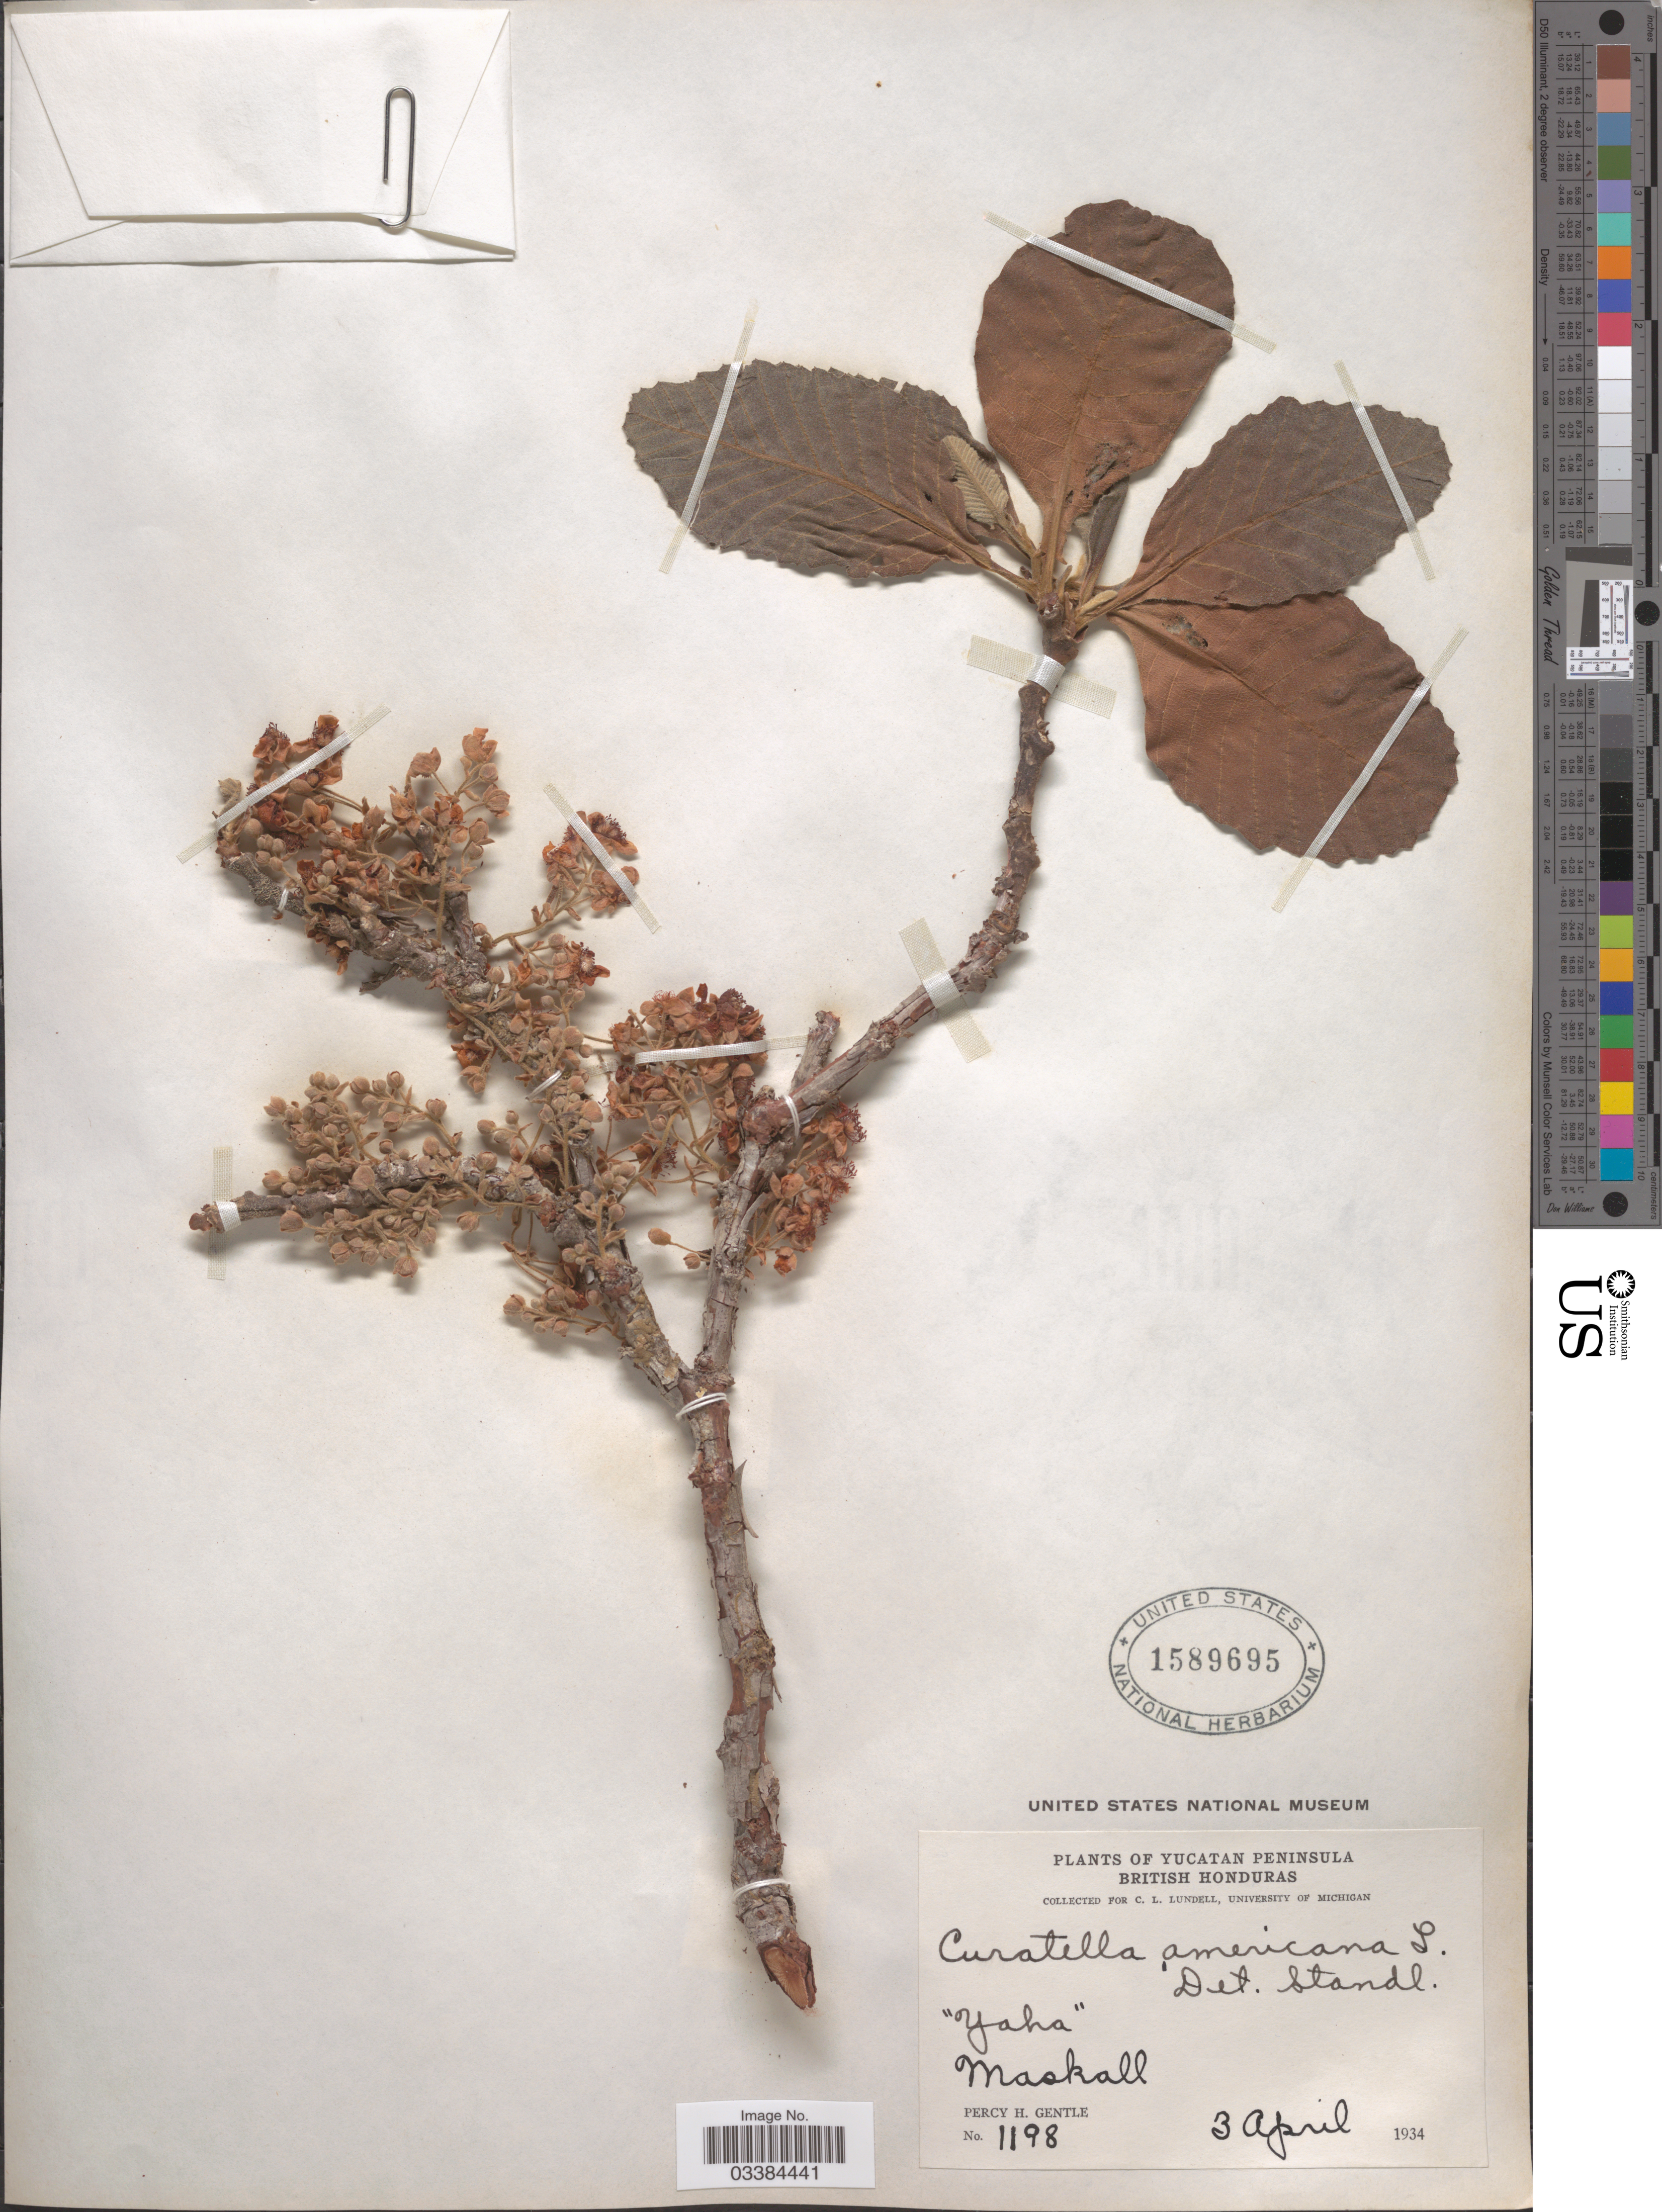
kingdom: Plantae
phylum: Tracheophyta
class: Magnoliopsida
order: Dilleniales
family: Dilleniaceae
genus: Curatella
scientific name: Curatella americana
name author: L.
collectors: P. H. Gentle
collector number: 1198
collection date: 1934-04-03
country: Belize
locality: Yucatan Peninsula, British Honduras. Maskall.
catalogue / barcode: US 1589695